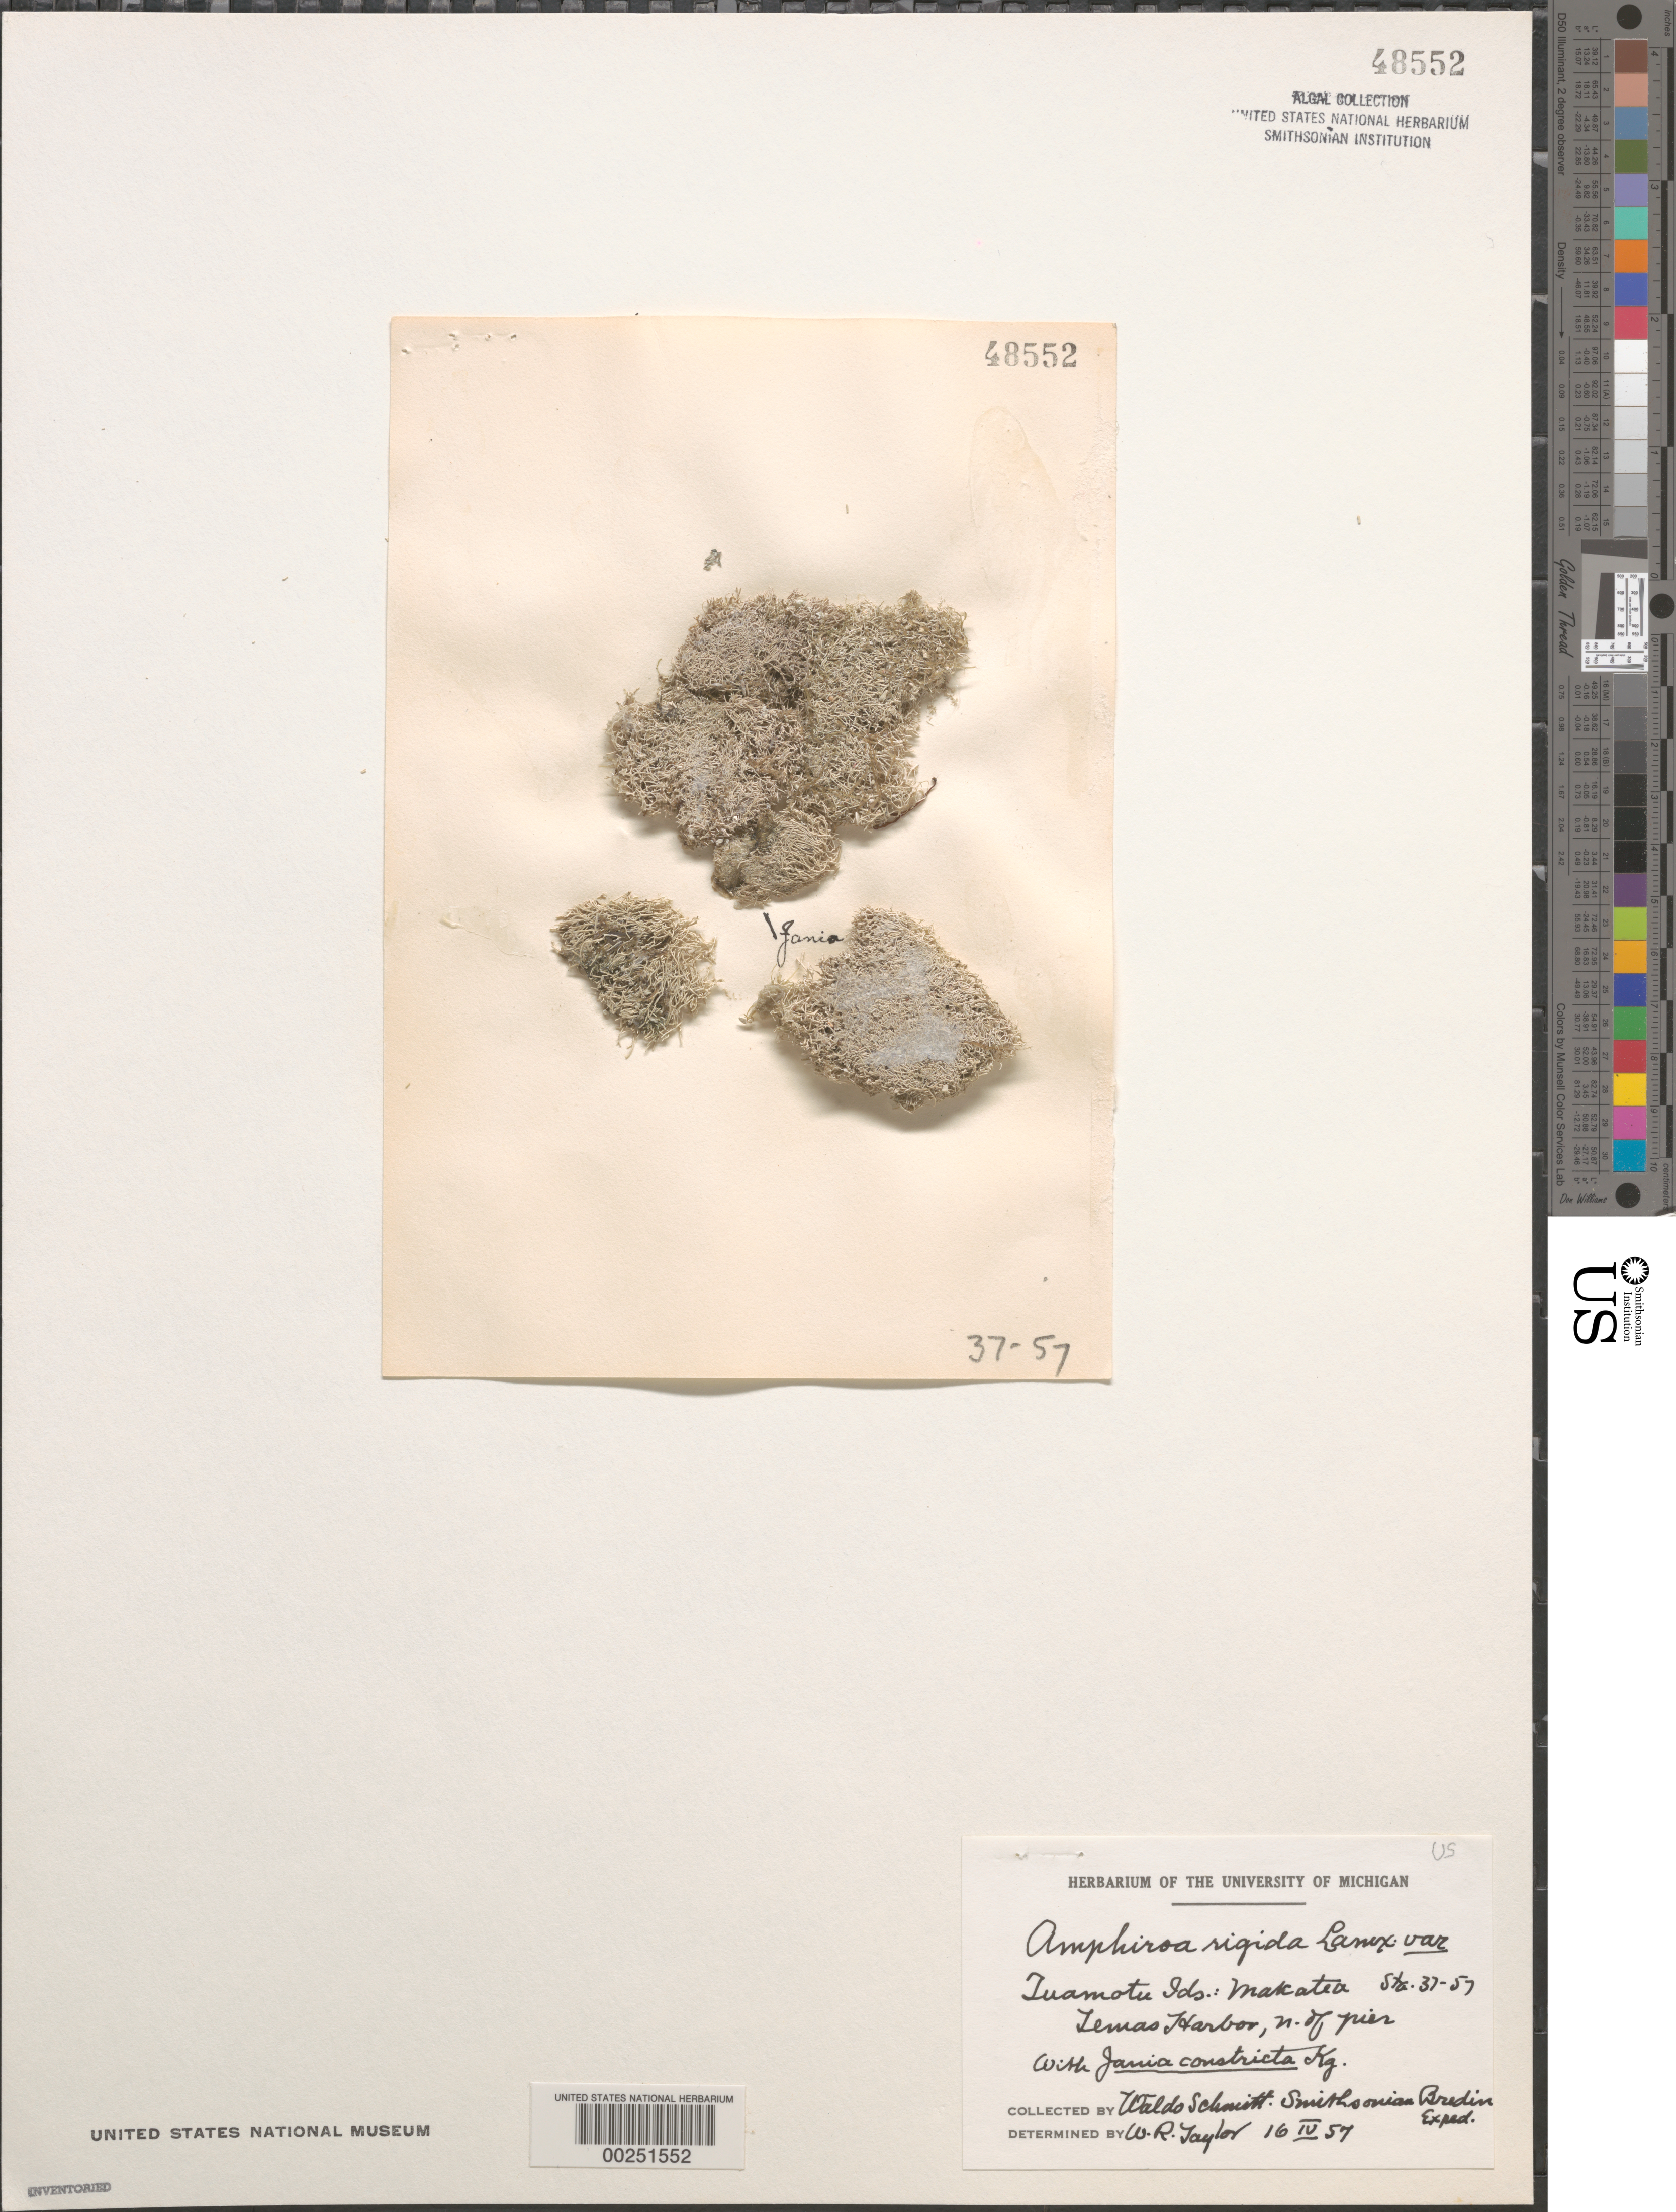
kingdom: Plantae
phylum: Rhodophyta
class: Florideophyceae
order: Corallinales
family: Lithophyllaceae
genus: Amphiroa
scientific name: Amphiroa rigida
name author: J.V.Lamouroux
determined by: Taylor, William R.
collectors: W. L. Schmitt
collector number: Station 37-57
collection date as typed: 16 Apr 1957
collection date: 1957-04-16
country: French Polynesia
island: Makatea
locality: Temas Harbor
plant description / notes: Smithsonian-Bredin Expedition, 1957; Jania constricta Kuetzing also present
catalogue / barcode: US 48552